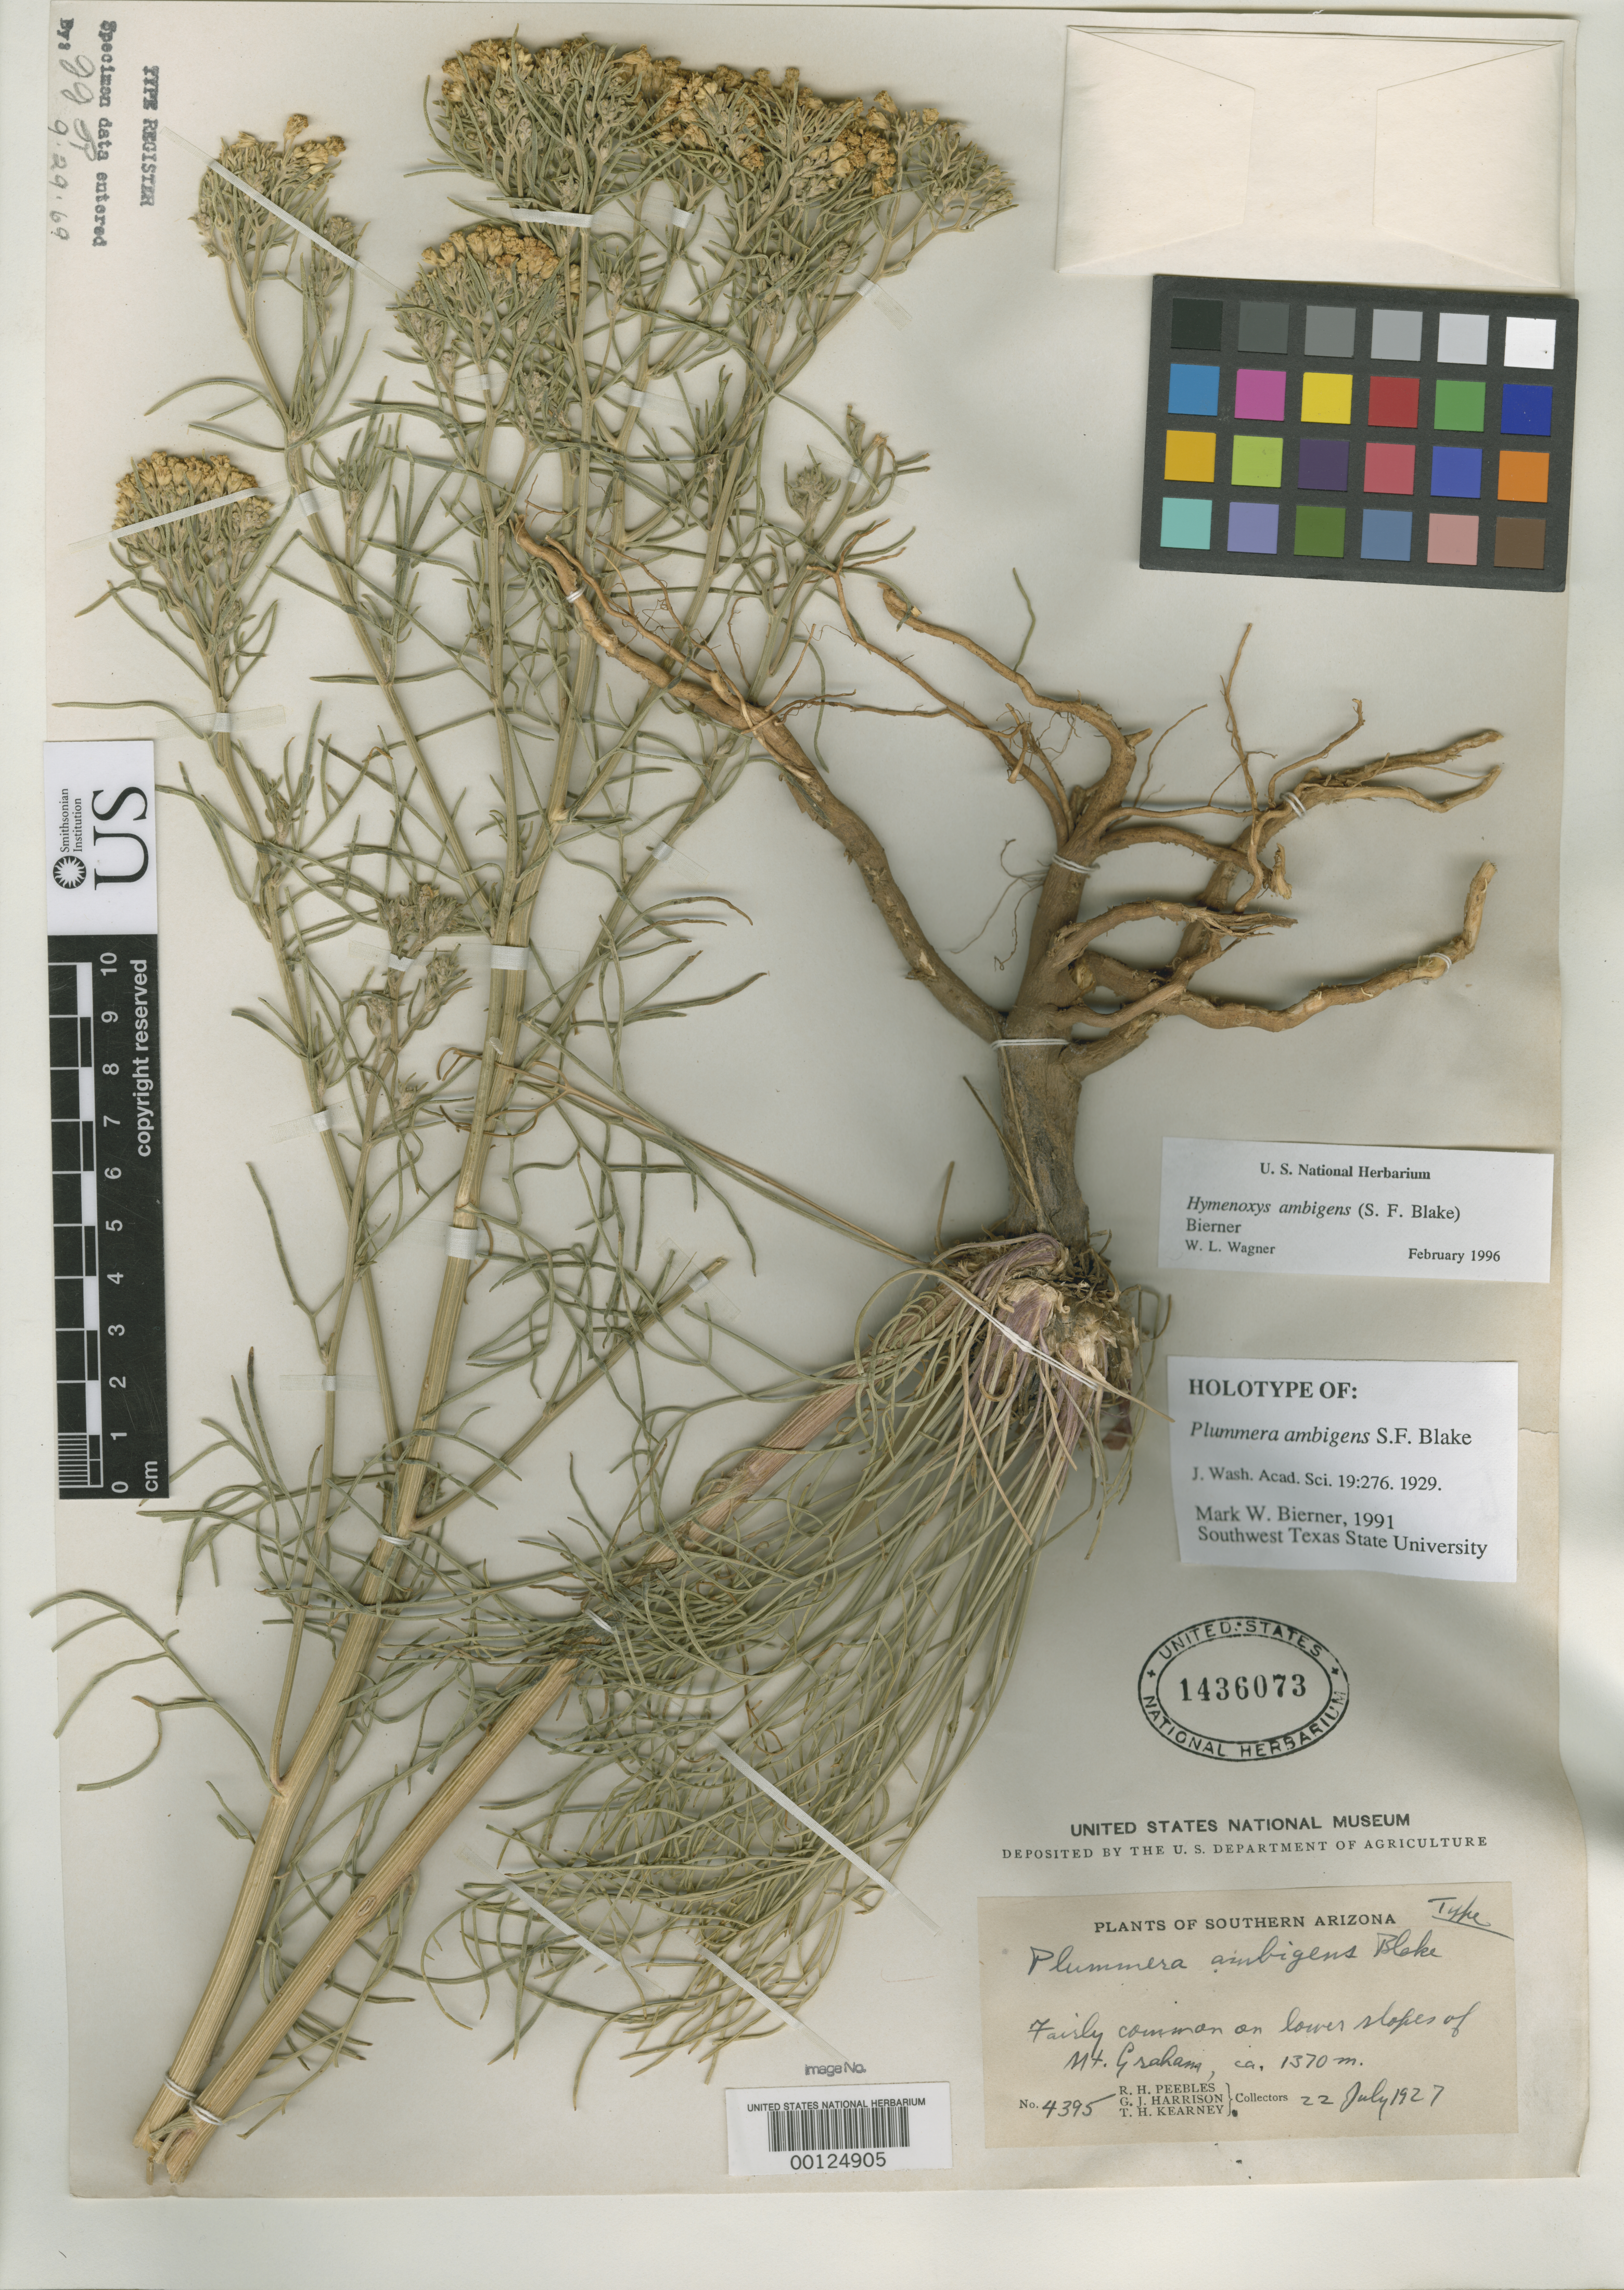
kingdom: Plantae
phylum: Tracheophyta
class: Magnoliopsida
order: Asterales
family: Asteraceae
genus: Plummera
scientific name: Plummera ambigens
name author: S.F. Blake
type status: Holotype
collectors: R. H. Peebles, G. J. Harrison & T. H. Kearney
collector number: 4395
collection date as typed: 22 Jul 1927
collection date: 1927-07-22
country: United States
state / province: Arizona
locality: Lower slope of Mt. Graham.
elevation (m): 1370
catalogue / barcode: US 1436073